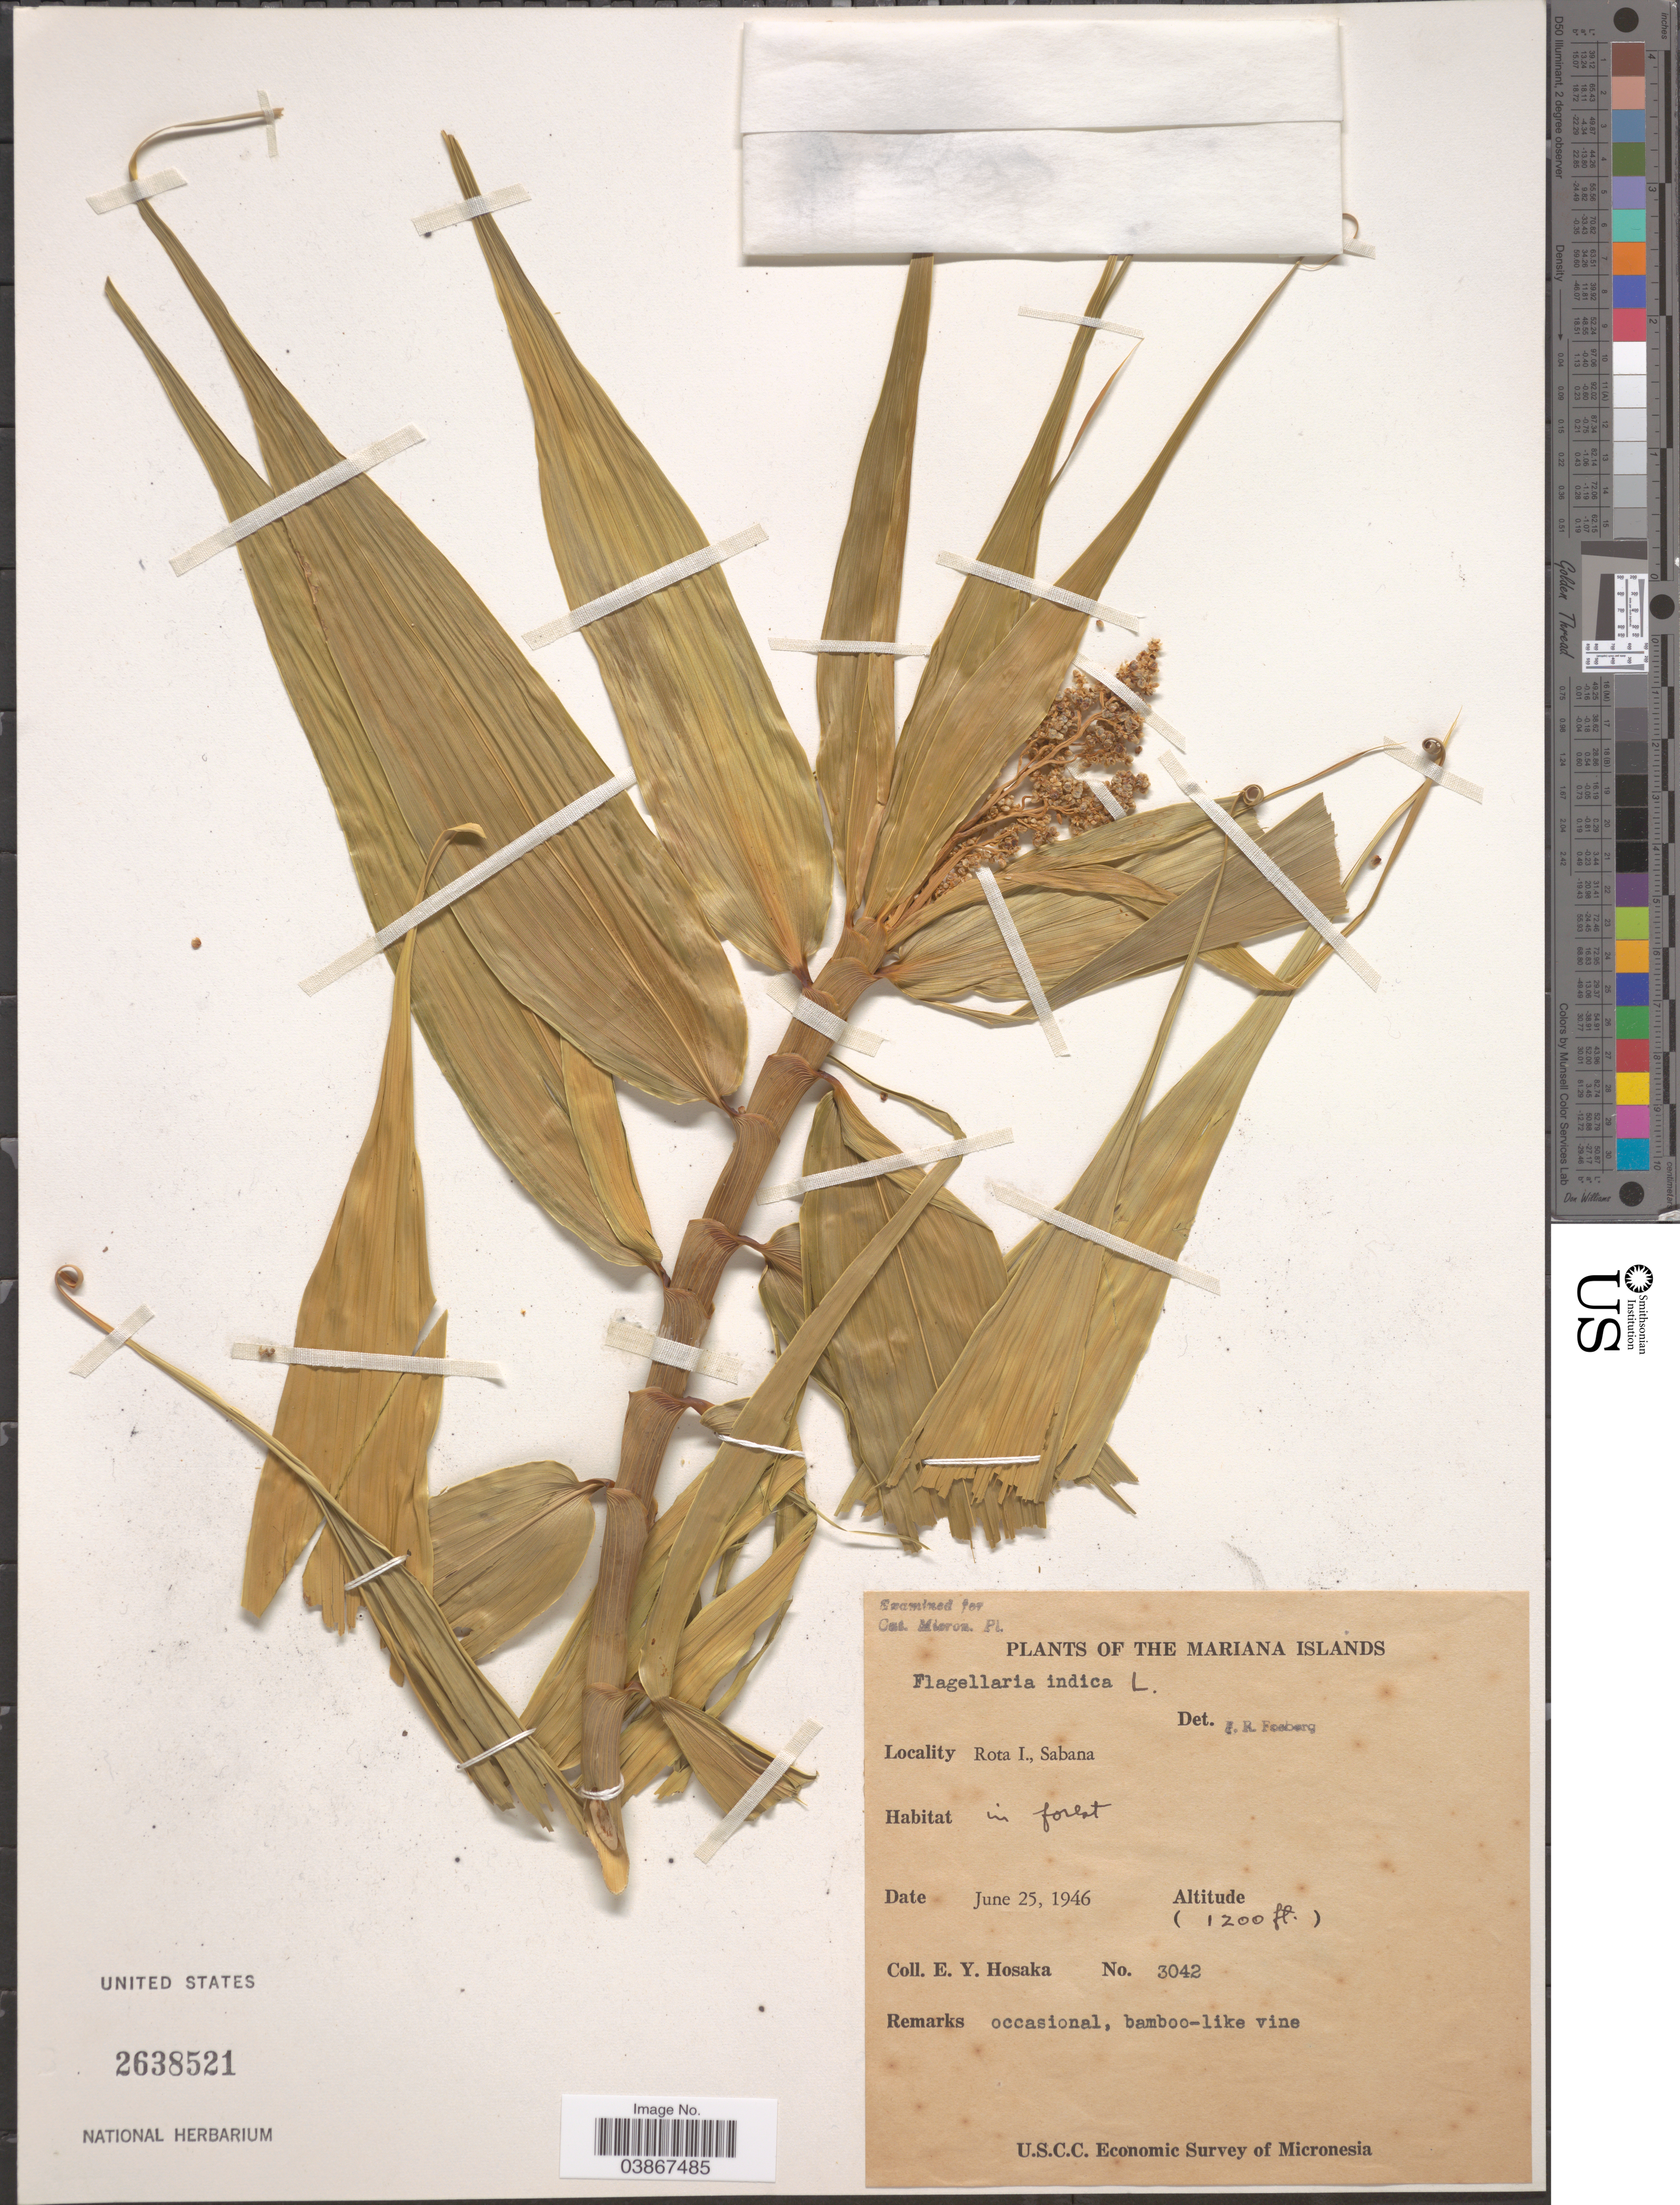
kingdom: Plantae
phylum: Tracheophyta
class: Liliopsida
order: Poales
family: Flagellariaceae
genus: Flagellaria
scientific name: Flagellaria indica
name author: L.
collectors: E. Y. Hosaka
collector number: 3042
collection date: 1946-06-25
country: Northern Mariana Islands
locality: The Mariana Islands. Rota I., Sabana.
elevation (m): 366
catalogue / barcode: US 2638521